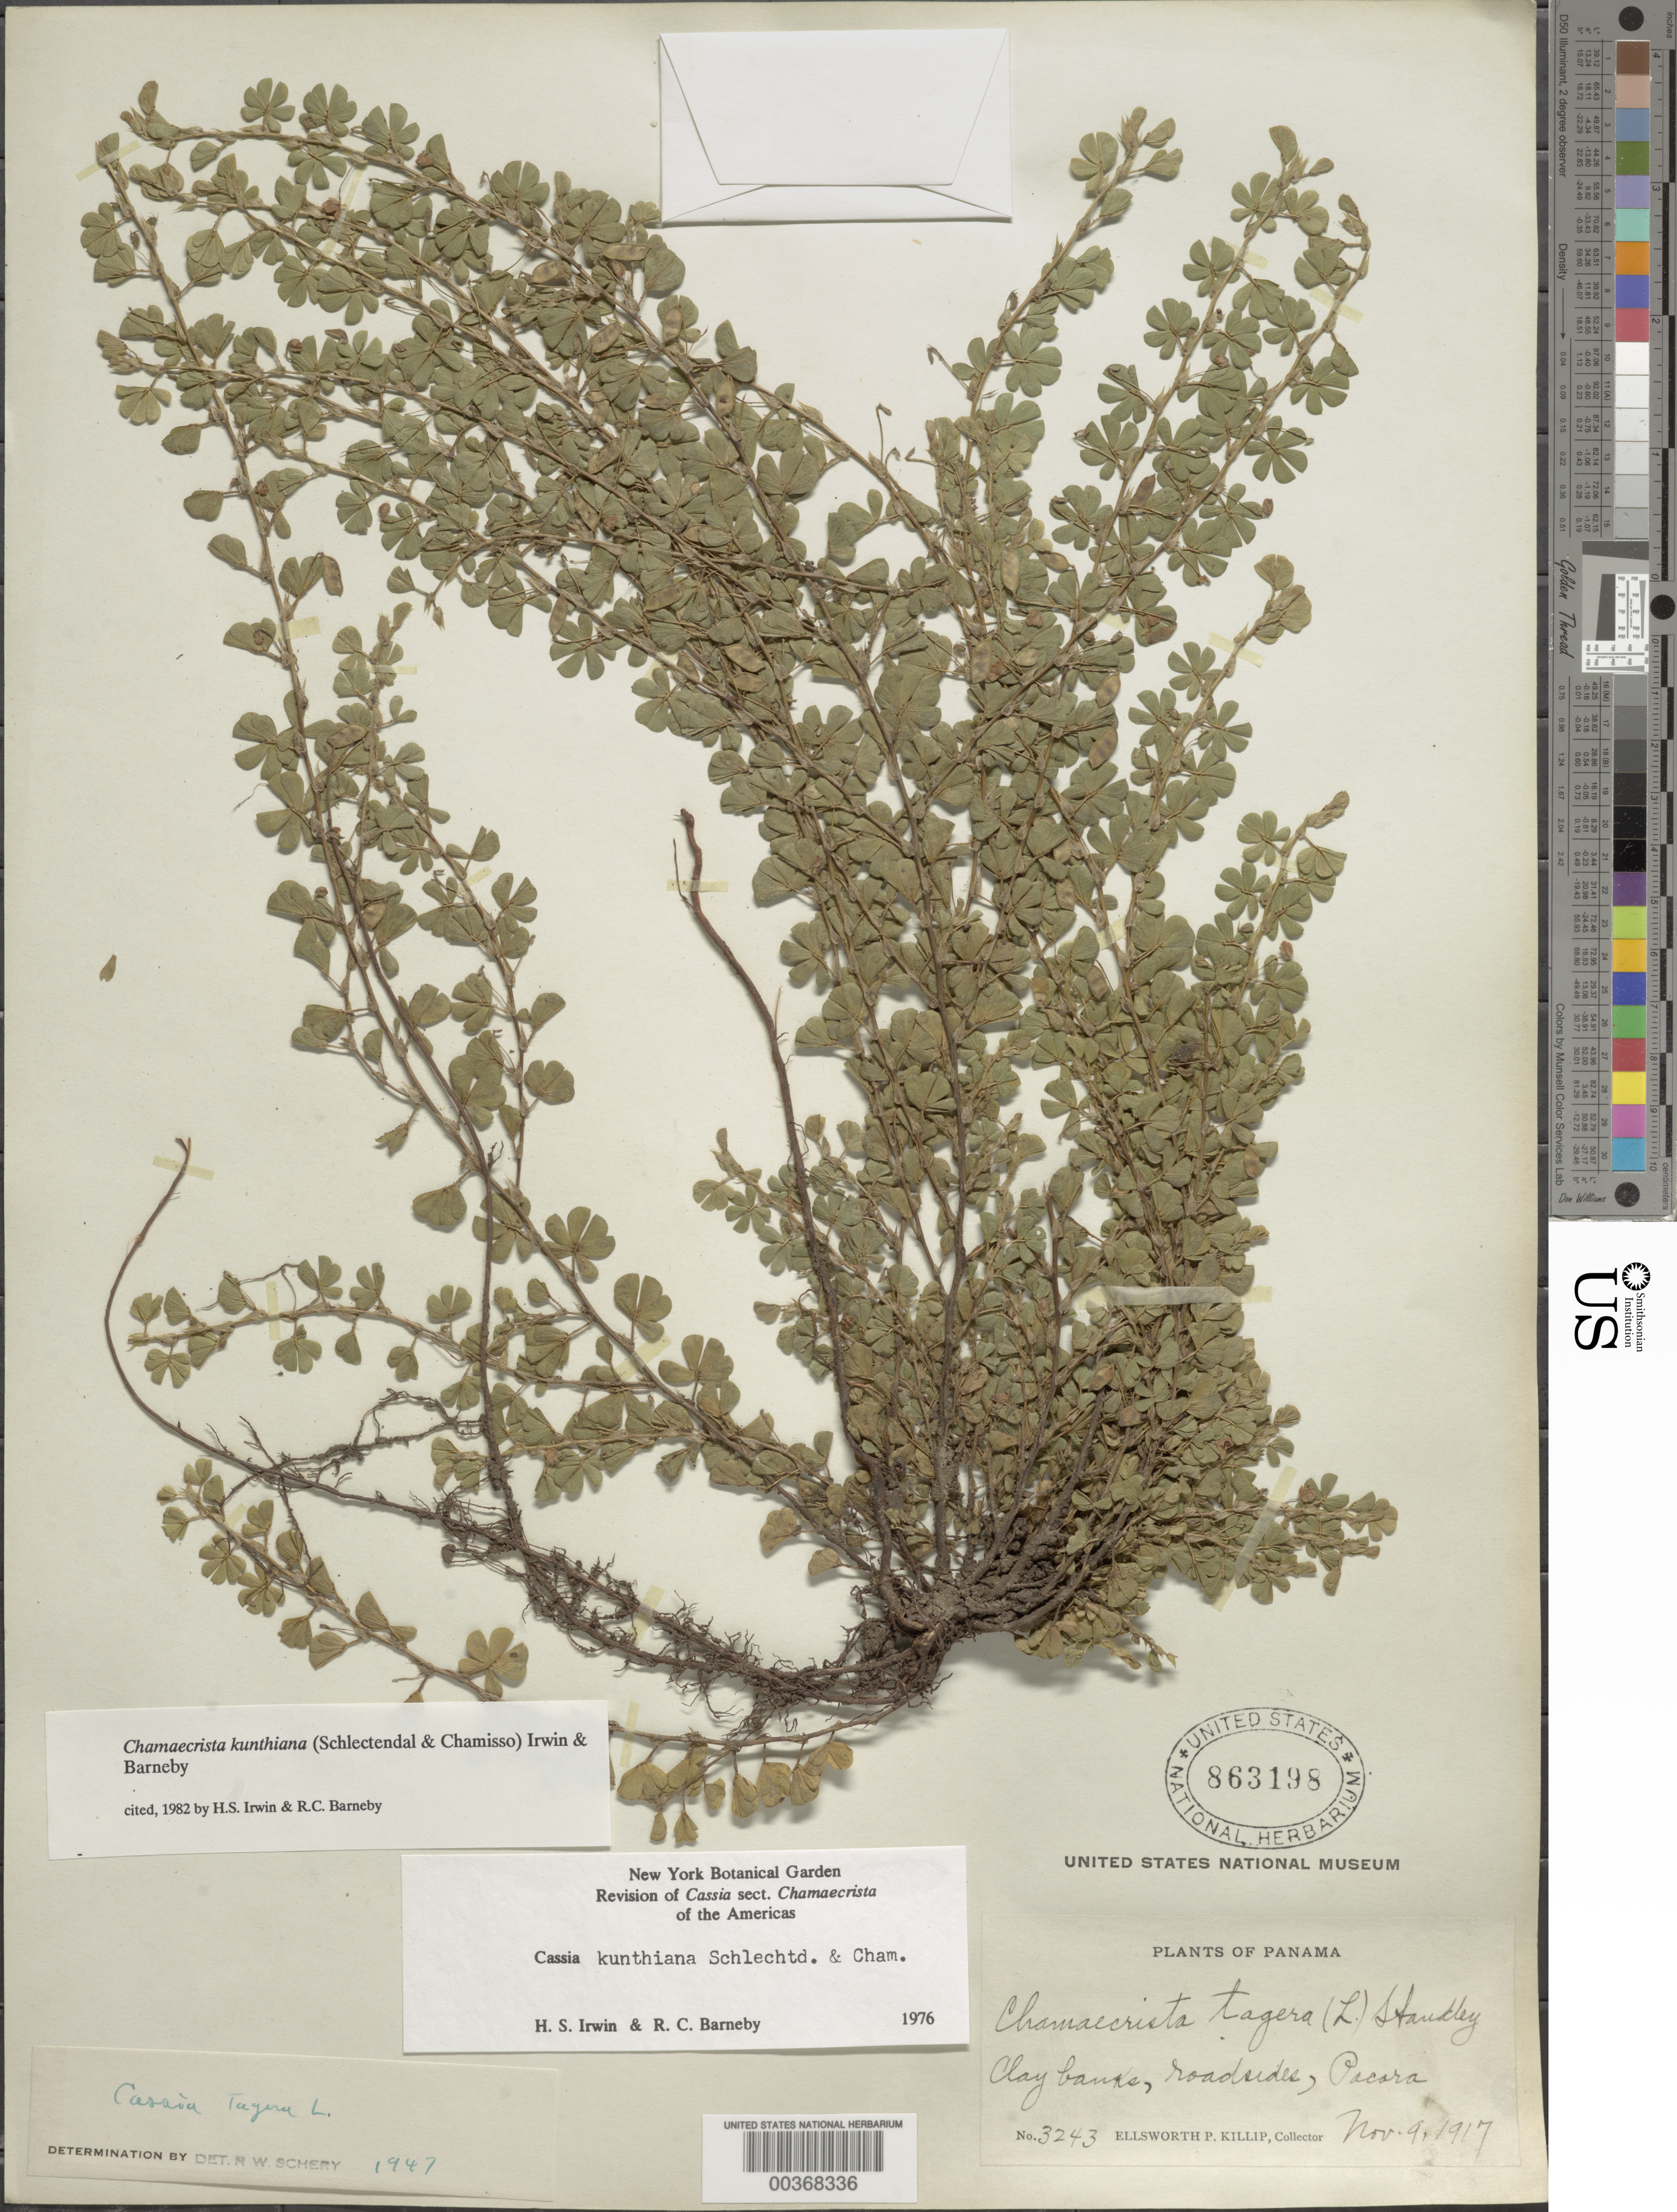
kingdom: Plantae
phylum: Tracheophyta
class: Magnoliopsida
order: Fabales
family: Fabaceae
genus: Chamaecrista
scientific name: Chamaecrista kunthiana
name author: (Schltdl. & Cham.) H.S. Irwin & Barneby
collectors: E. P. Killip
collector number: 3243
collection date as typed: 09 Nov 1917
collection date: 1917-11-09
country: Panama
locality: Pacara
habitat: Clay banks, roadsides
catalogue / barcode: US 863198